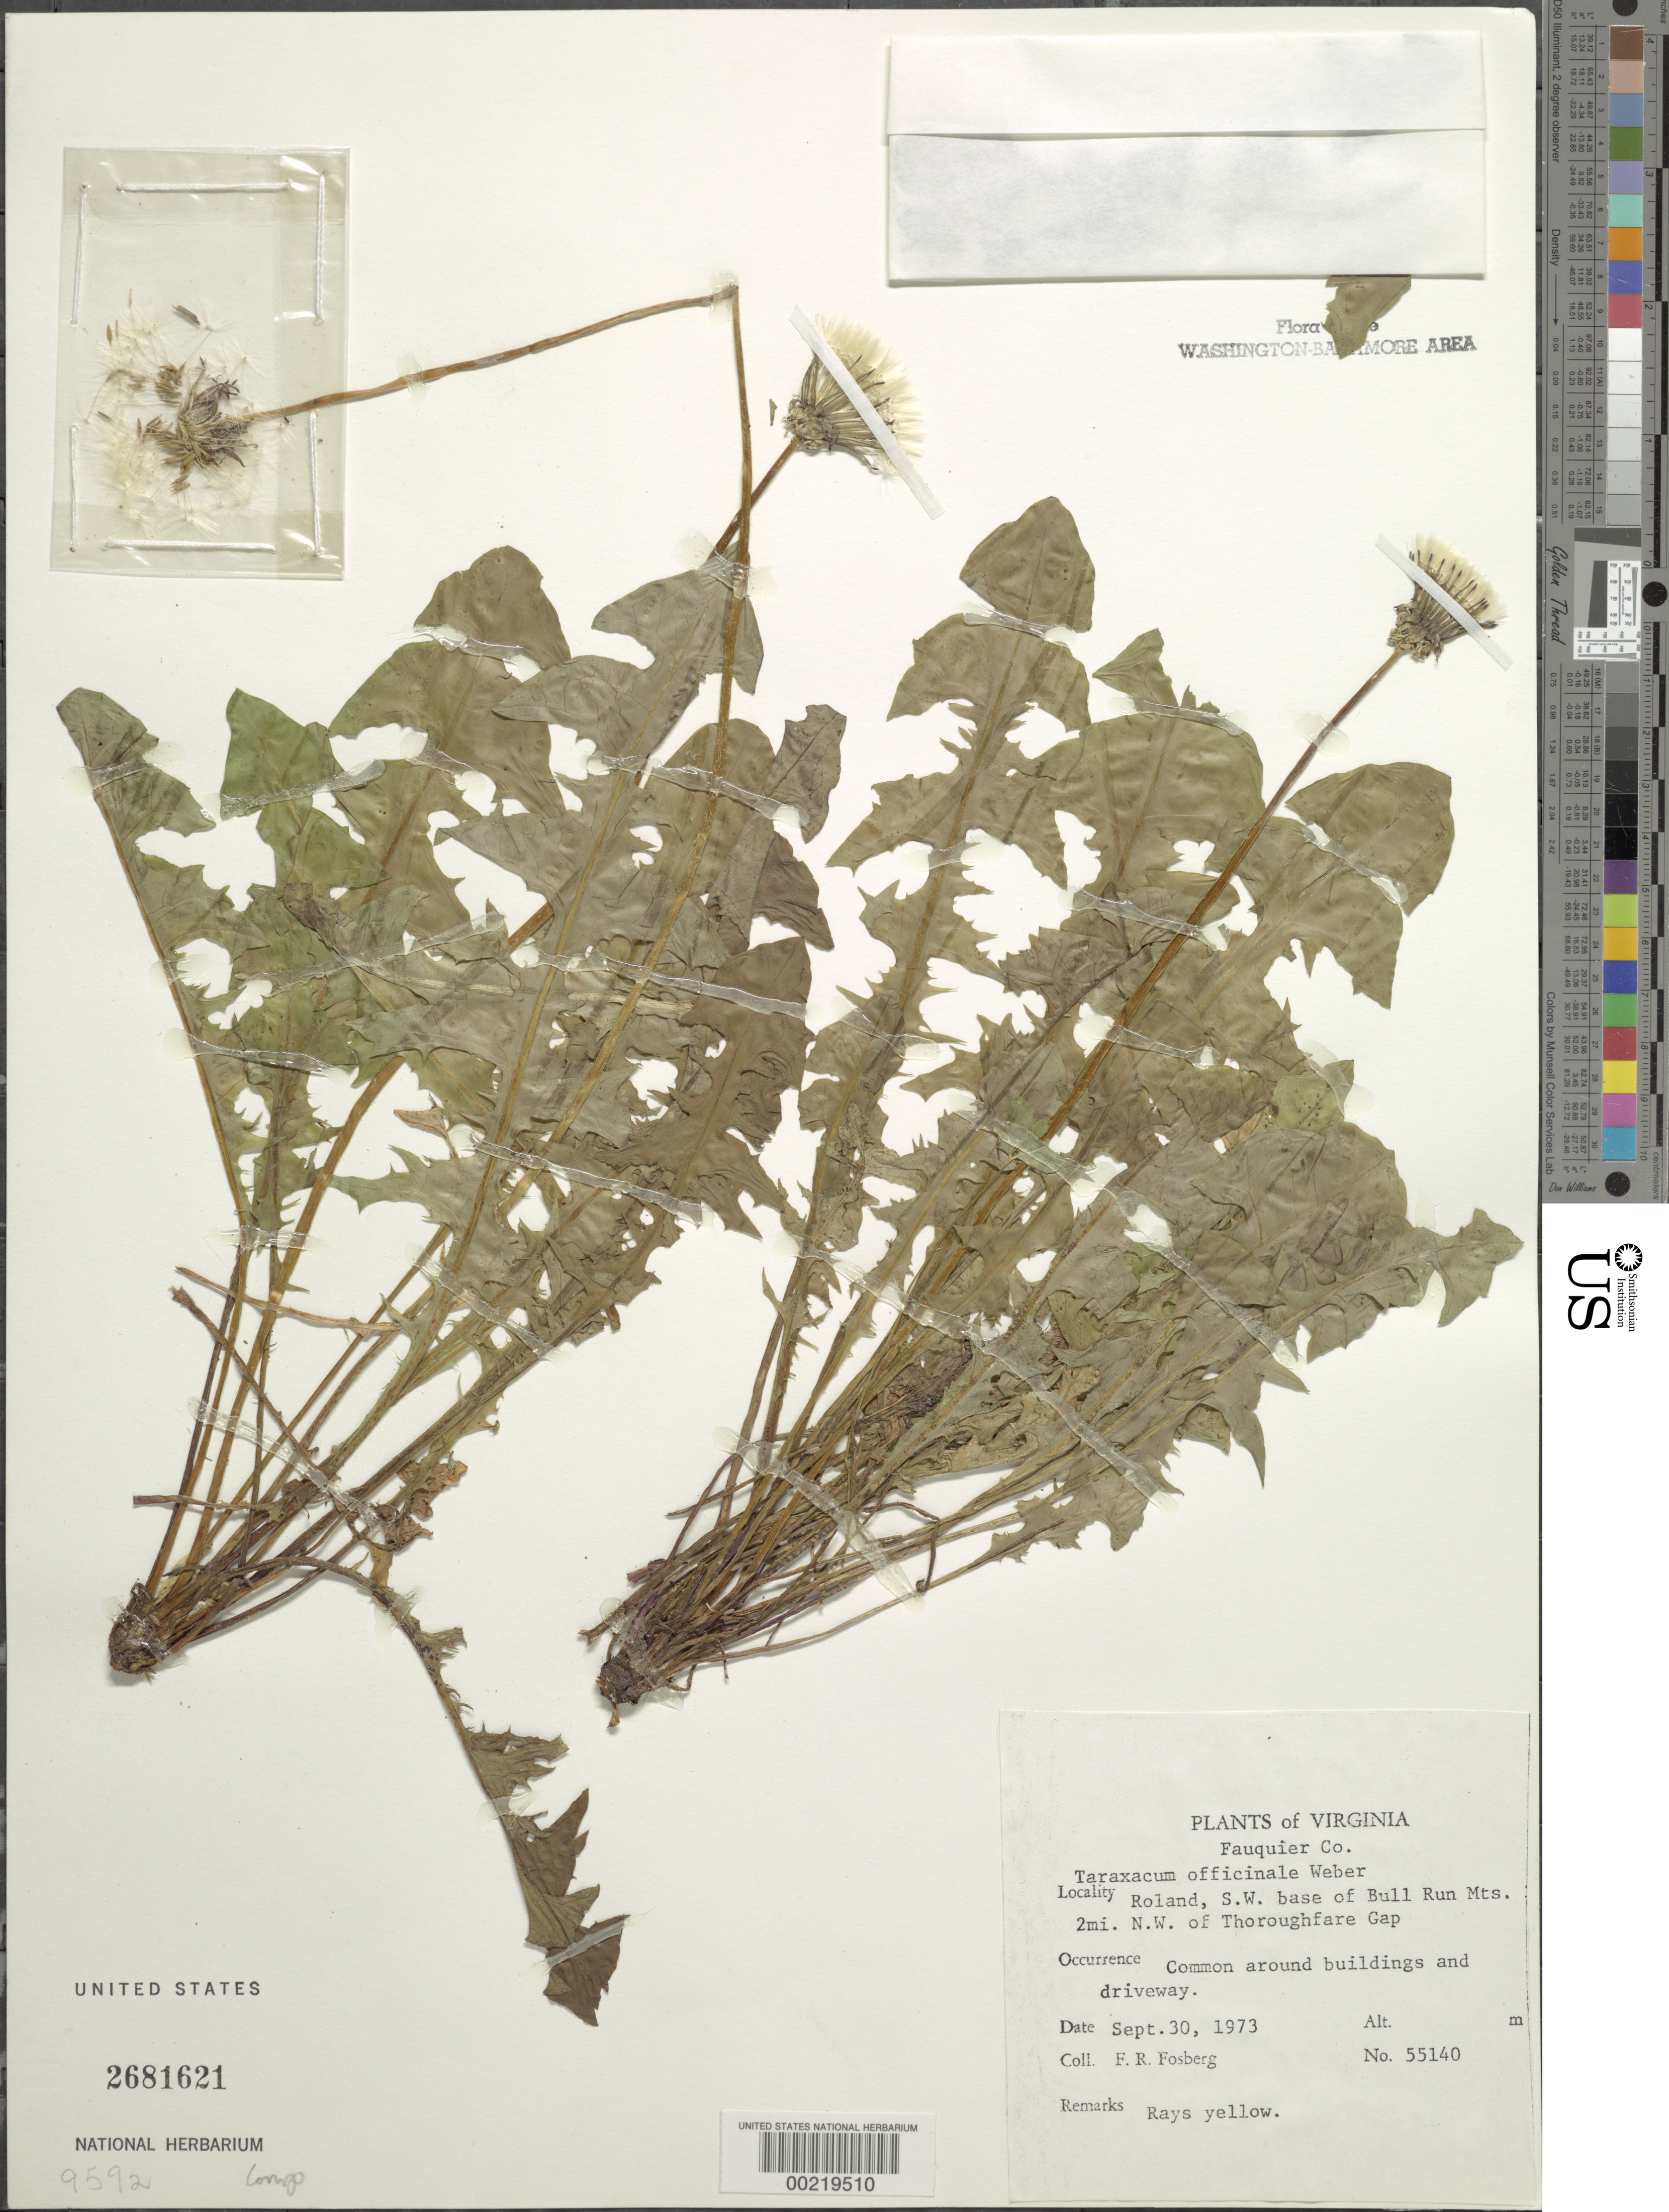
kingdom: Plantae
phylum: Tracheophyta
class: Magnoliopsida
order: Asterales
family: Asteraceae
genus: Taraxacum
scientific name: Taraxacum officinale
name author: G.H. Weber ex F.H. Wigg.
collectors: F. R. Fosberg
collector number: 55140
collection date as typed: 30 Sep 1973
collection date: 1973-09-30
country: United States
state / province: Virginia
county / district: Fauquier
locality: Roland, NW of Thorofare Gap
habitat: Buildings and driveways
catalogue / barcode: US 2681621